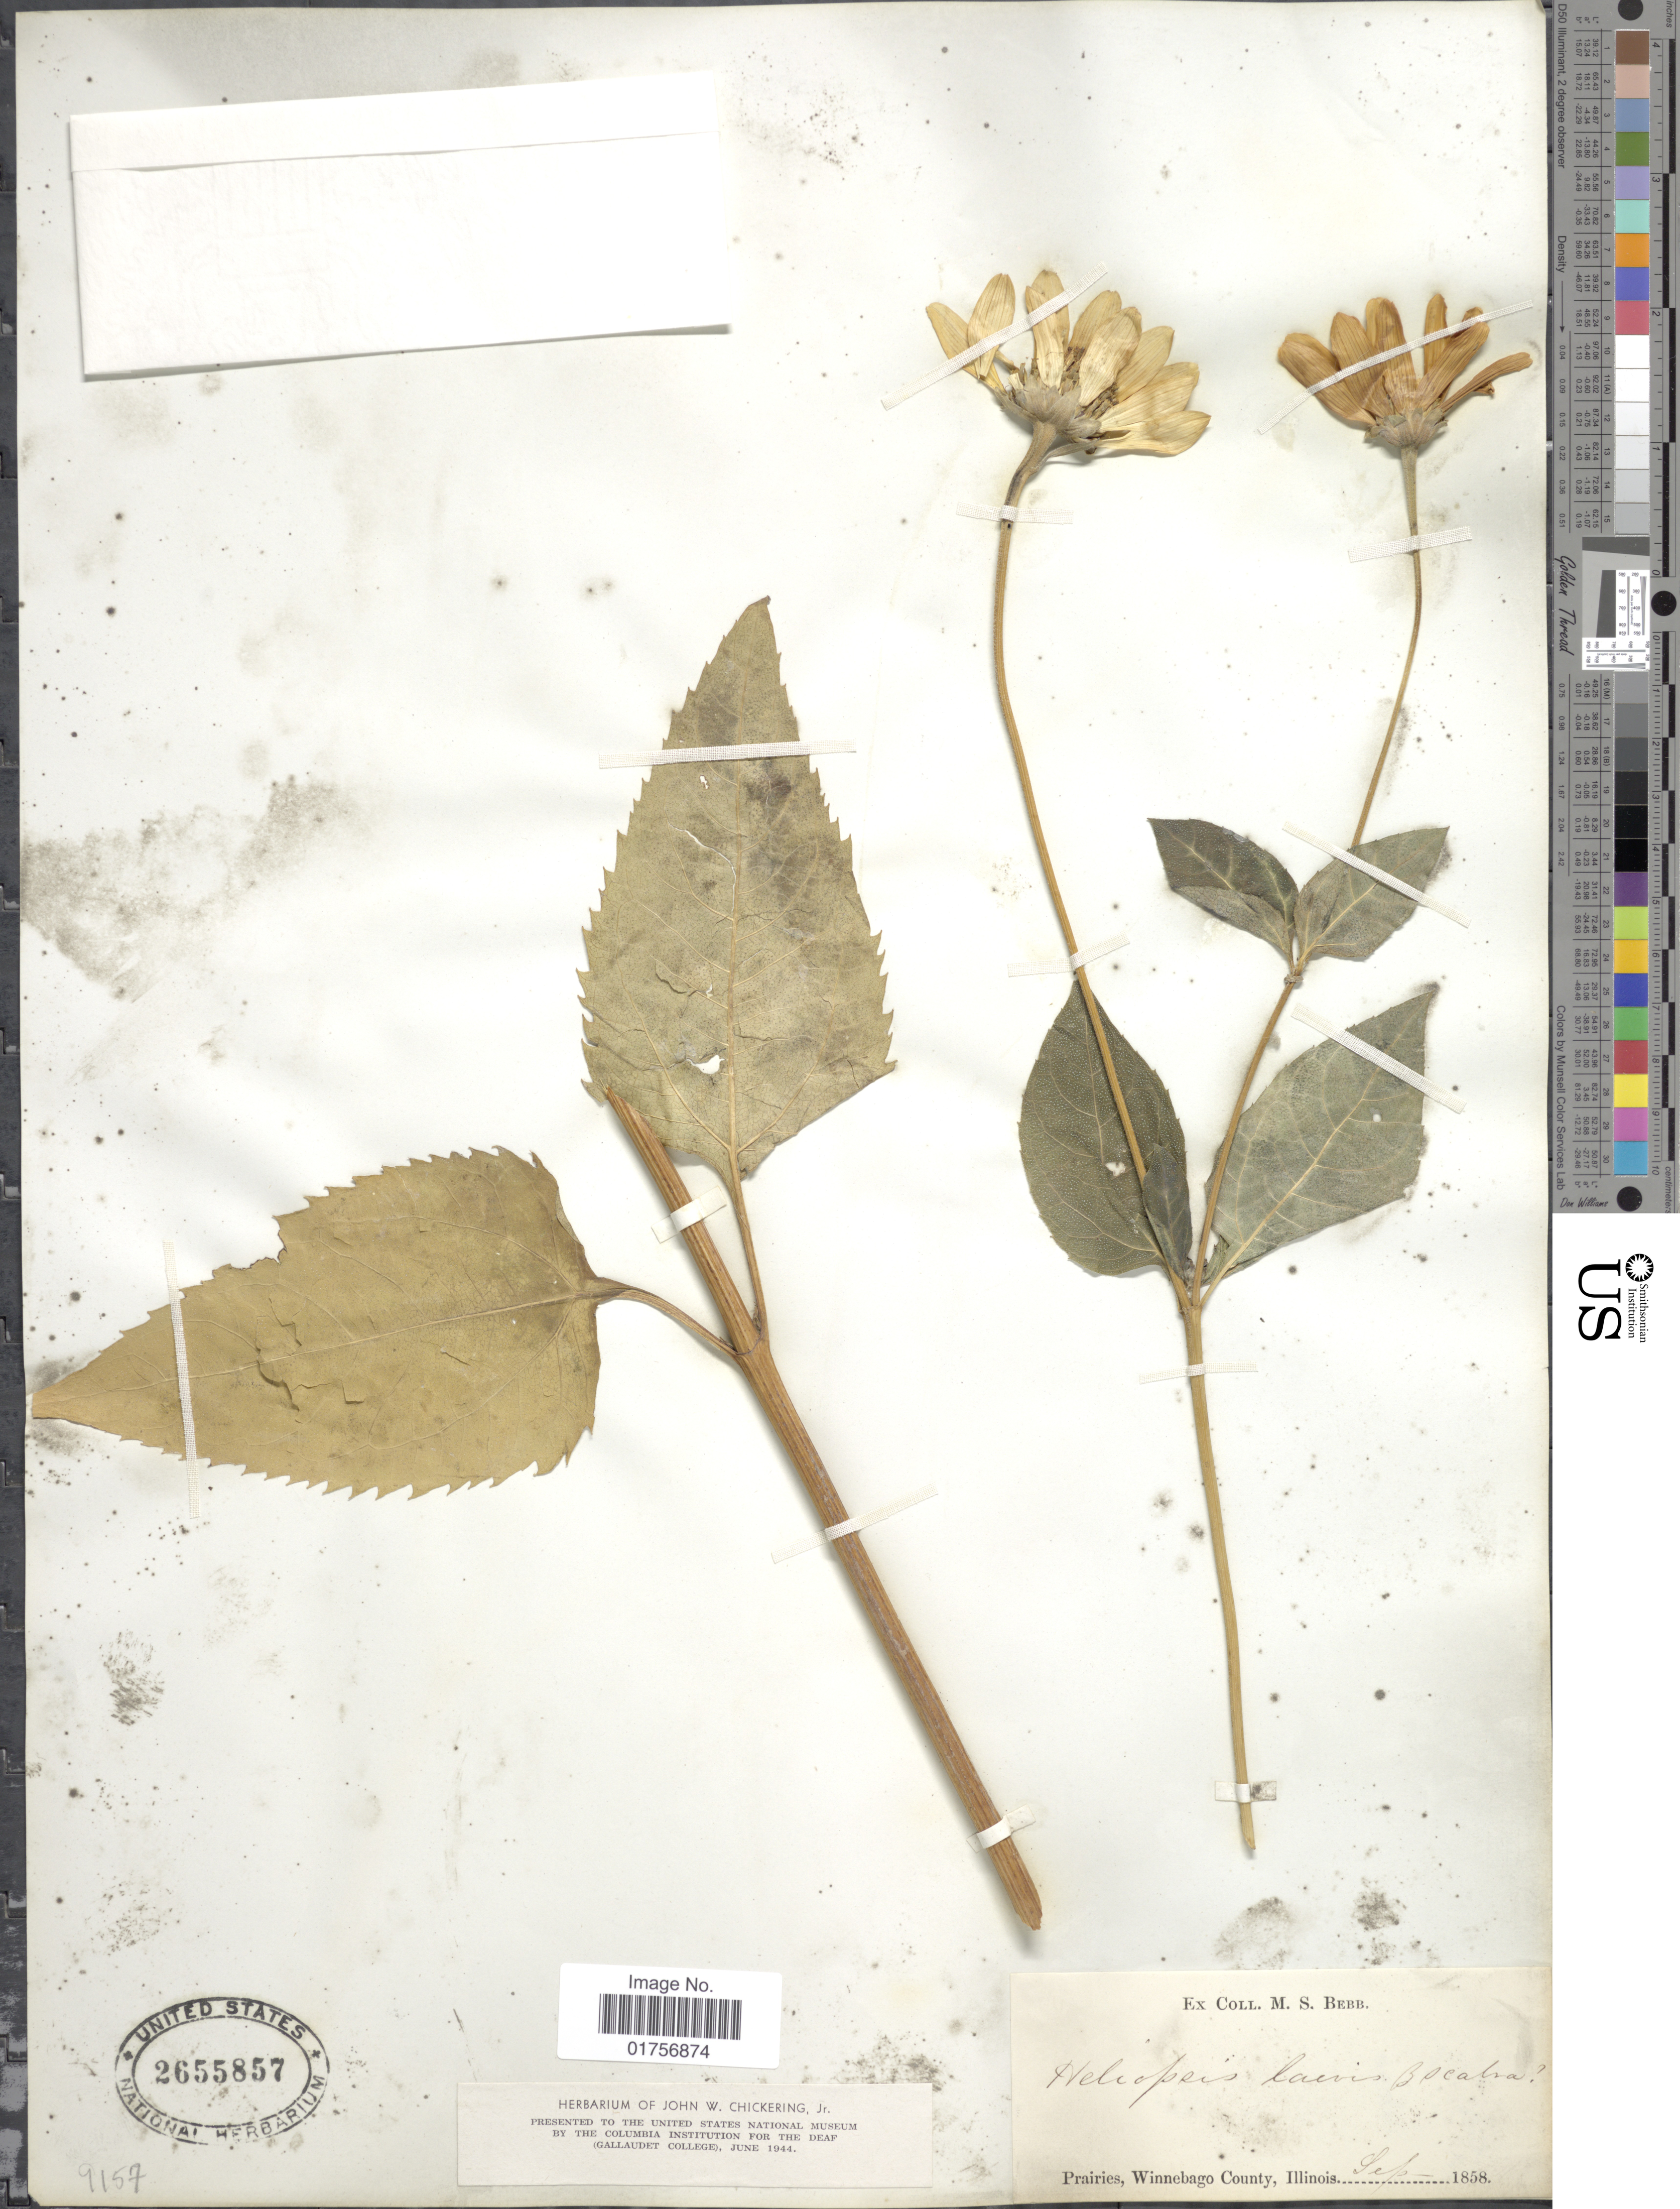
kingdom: Plantae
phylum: Tracheophyta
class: Magnoliopsida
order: Asterales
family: Asteraceae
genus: Heliopsis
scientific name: Heliopsis laevis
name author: (L.) Pers.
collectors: ex Herb. M. S. Bebb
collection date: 1858-09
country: United States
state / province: Illinois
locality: Prairies, Winnebago County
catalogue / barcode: US 2655857